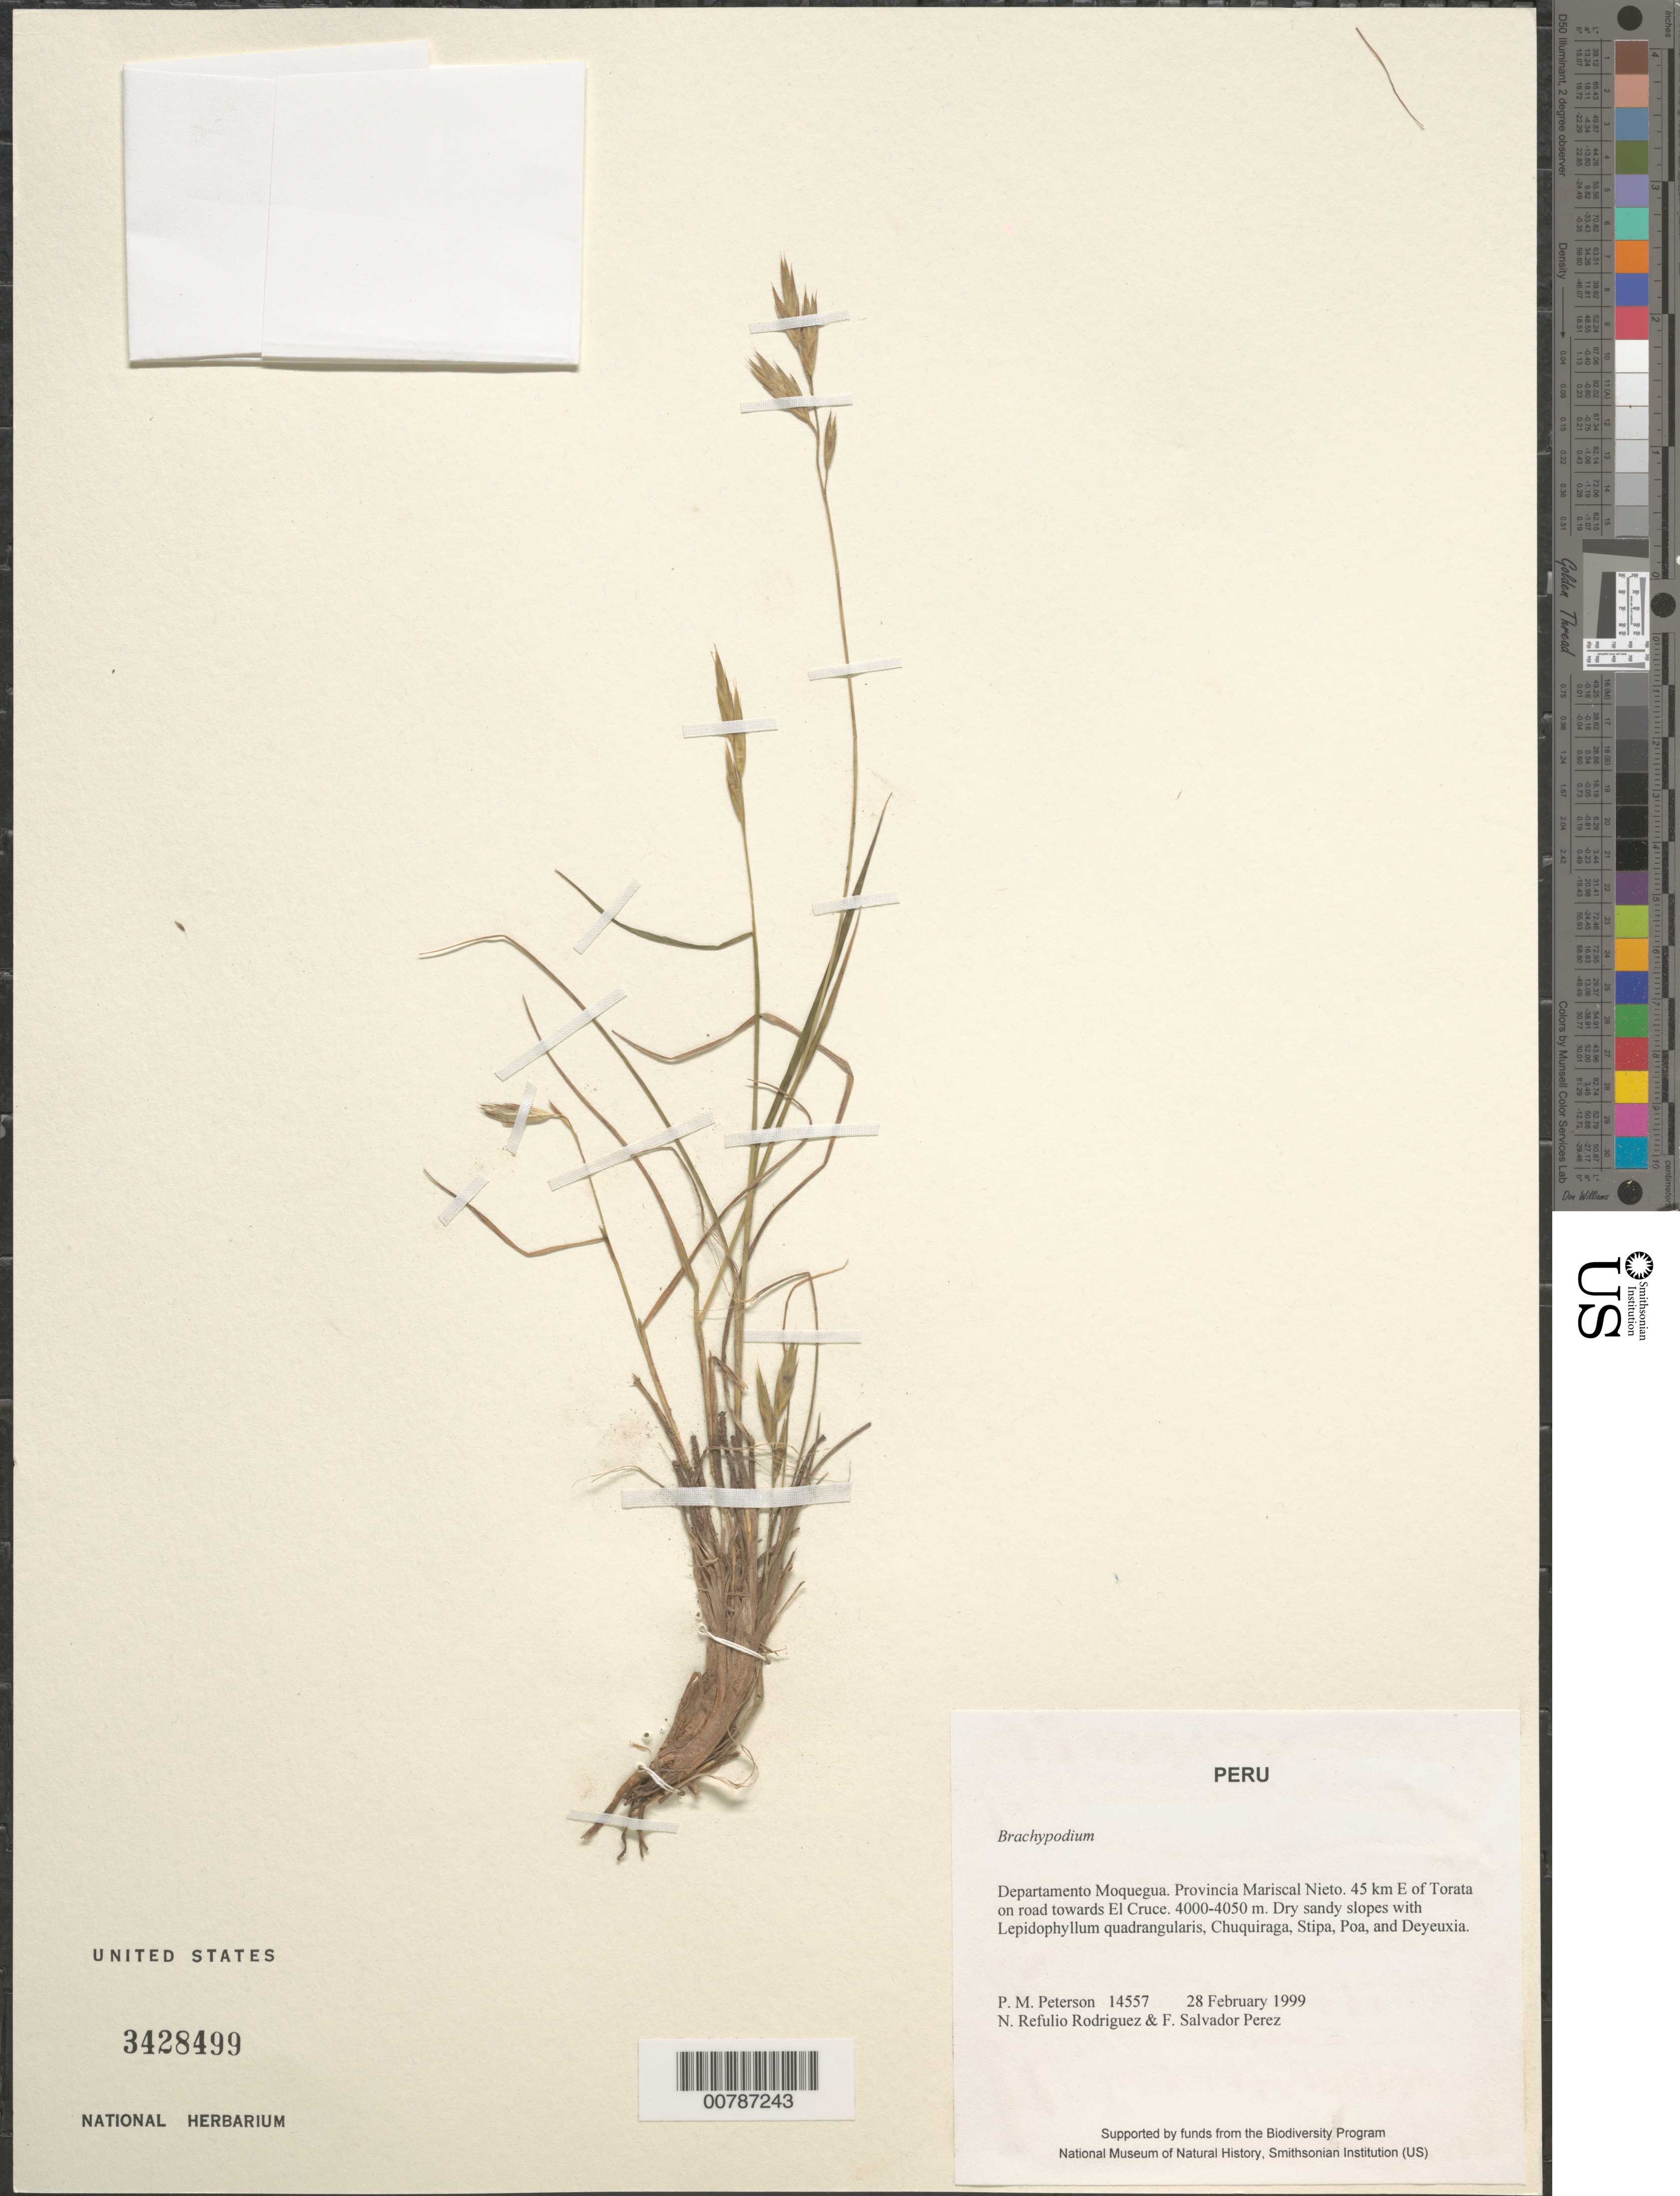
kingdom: Plantae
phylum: Tracheophyta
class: Liliopsida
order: Poales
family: Poaceae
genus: Brachypodium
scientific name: Brachypodium sp.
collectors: P. M. Peterson, N. Refulio-Rodríguez & F. Salvador Perez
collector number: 14557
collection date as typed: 28 Feb 1999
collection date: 1999-02-28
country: Peru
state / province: Moquegua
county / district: Mariscal Nieto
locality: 45 km E of Torata on road towards El Cruce.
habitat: Dry sandy slopes with Lepidophyllum quadrangularis, Chuquiraga, Stipa, Poa and Deyeuxia.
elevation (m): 4000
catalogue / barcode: US 3428499